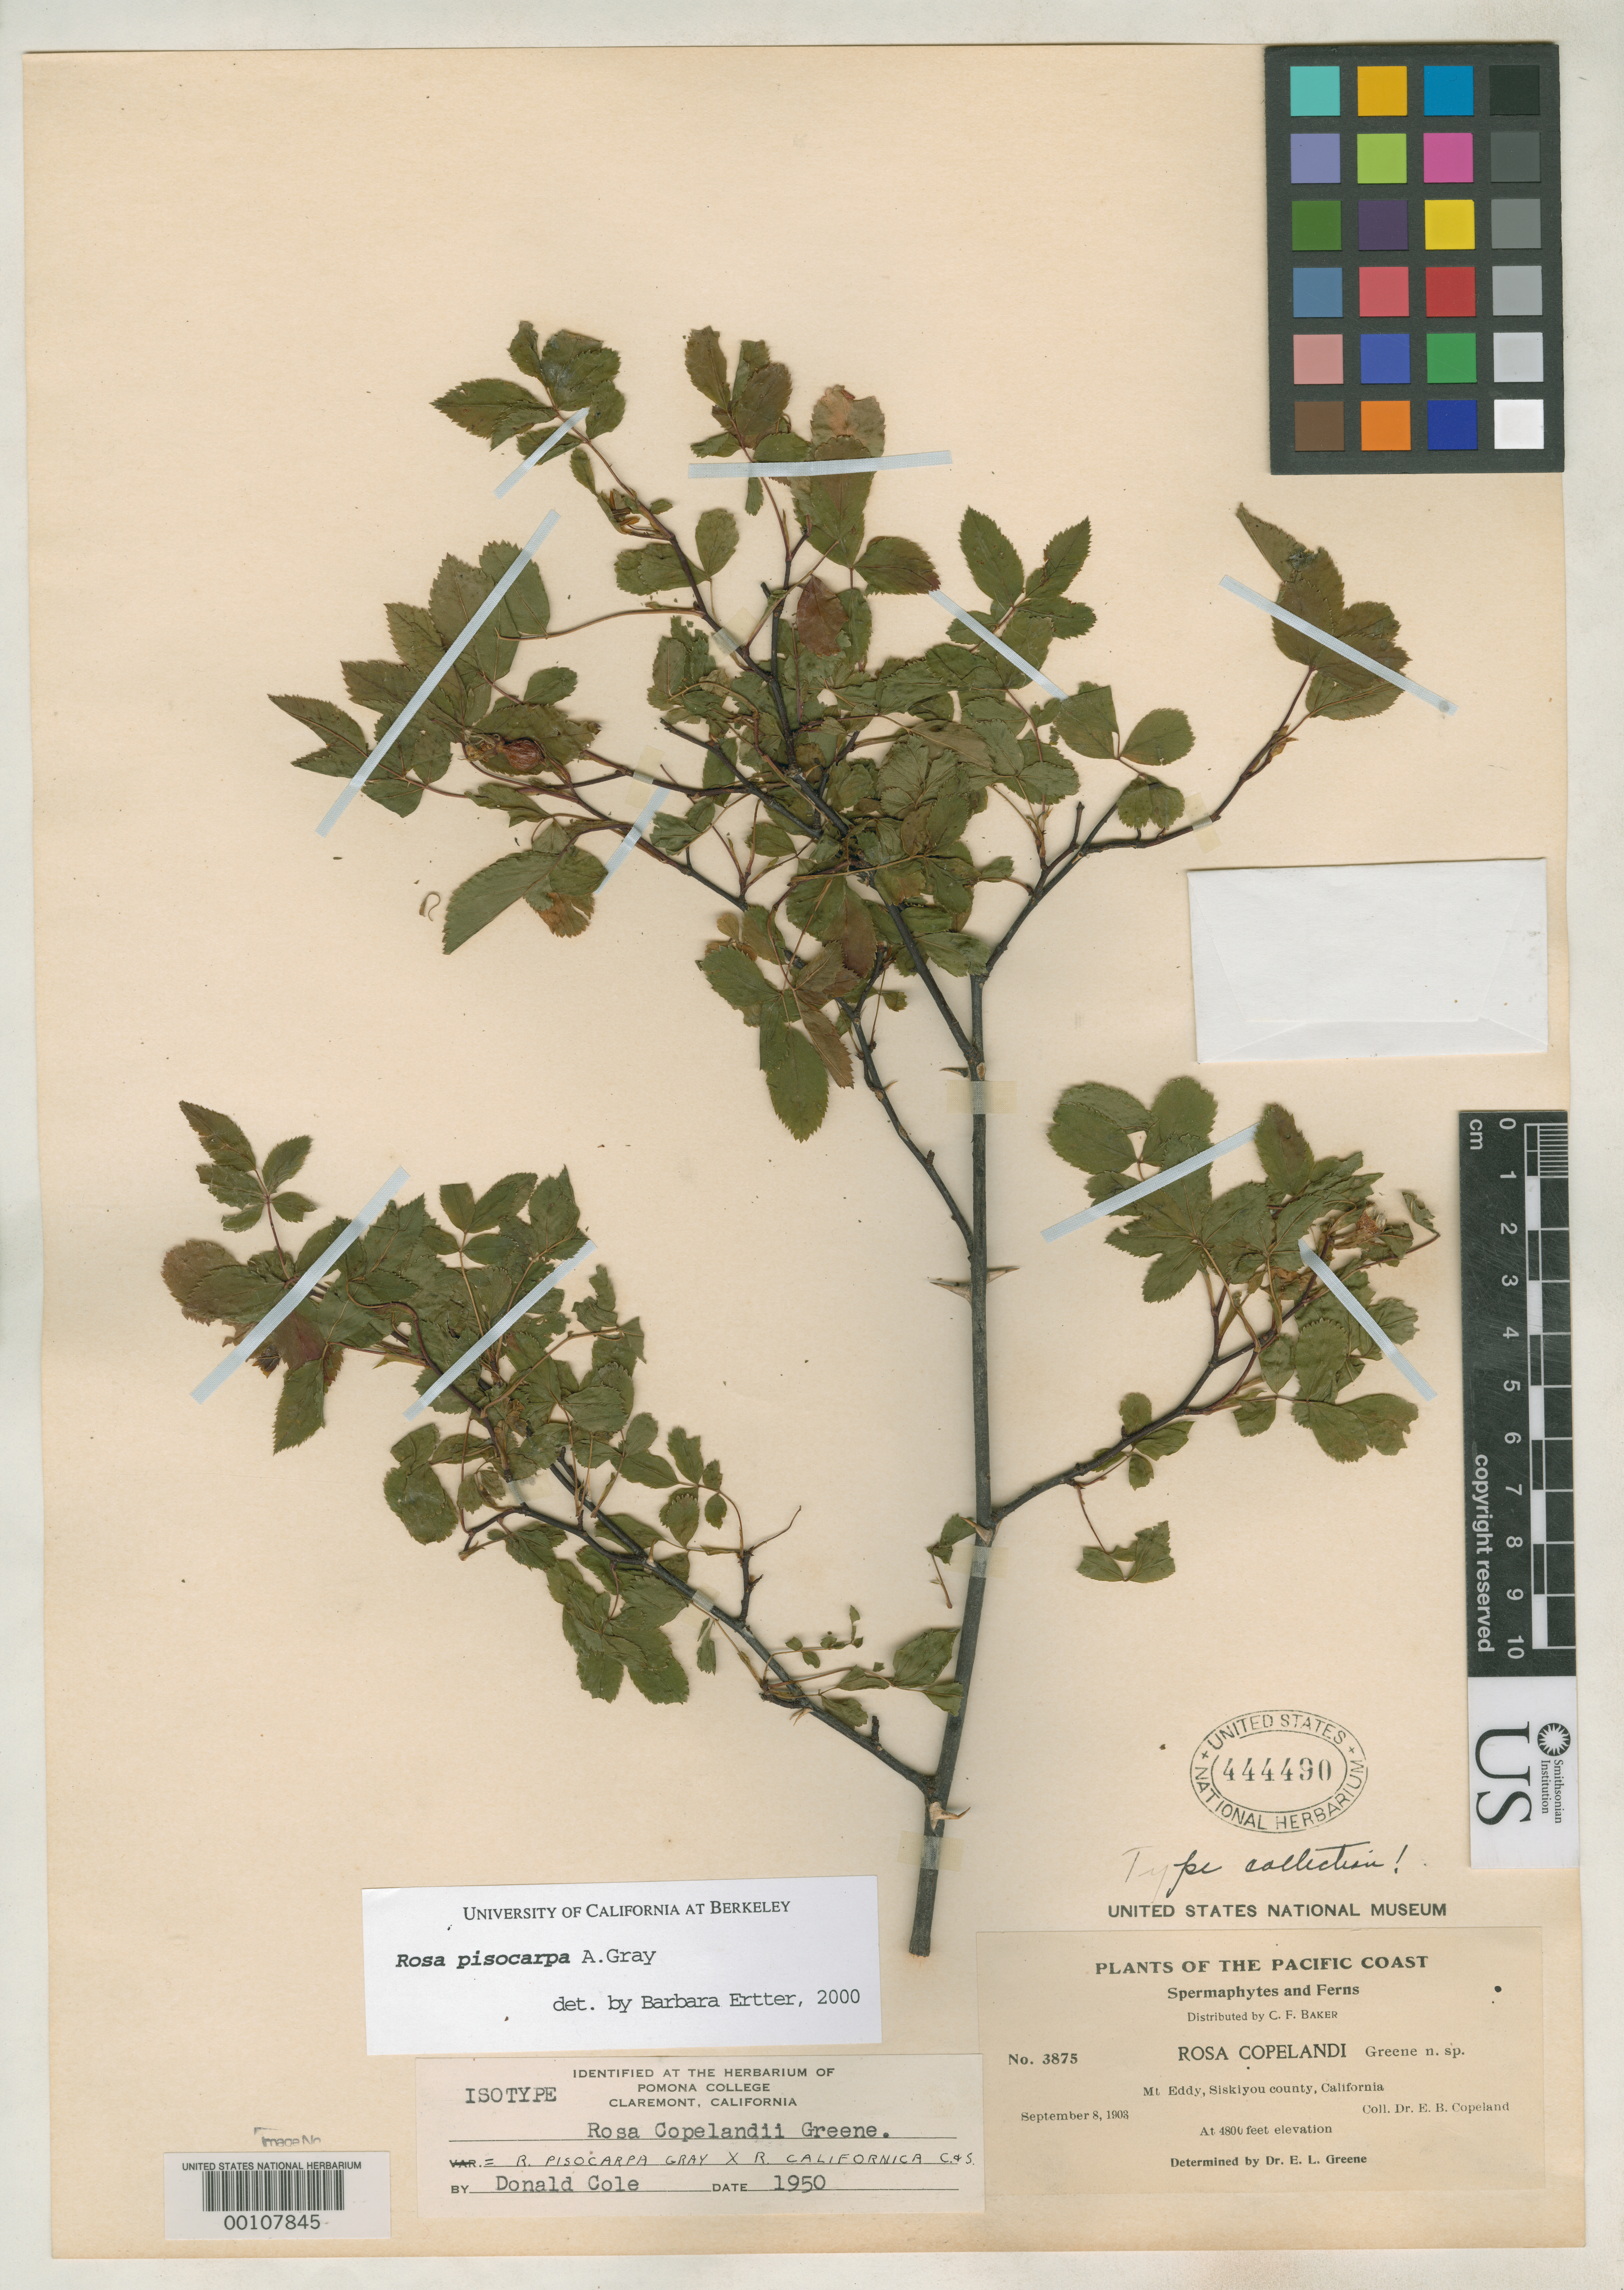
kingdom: Plantae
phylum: Tracheophyta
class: Magnoliopsida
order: Rosales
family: Rosaceae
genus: Rosa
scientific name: Rosa copelandi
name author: Greene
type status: Isotype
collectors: E. B. Copeland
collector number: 3875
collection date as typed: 08 Sep 1903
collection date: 1903-09-08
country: United States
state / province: California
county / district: Siskiyou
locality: Mt. Eddy.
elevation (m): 1463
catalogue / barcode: US 444490